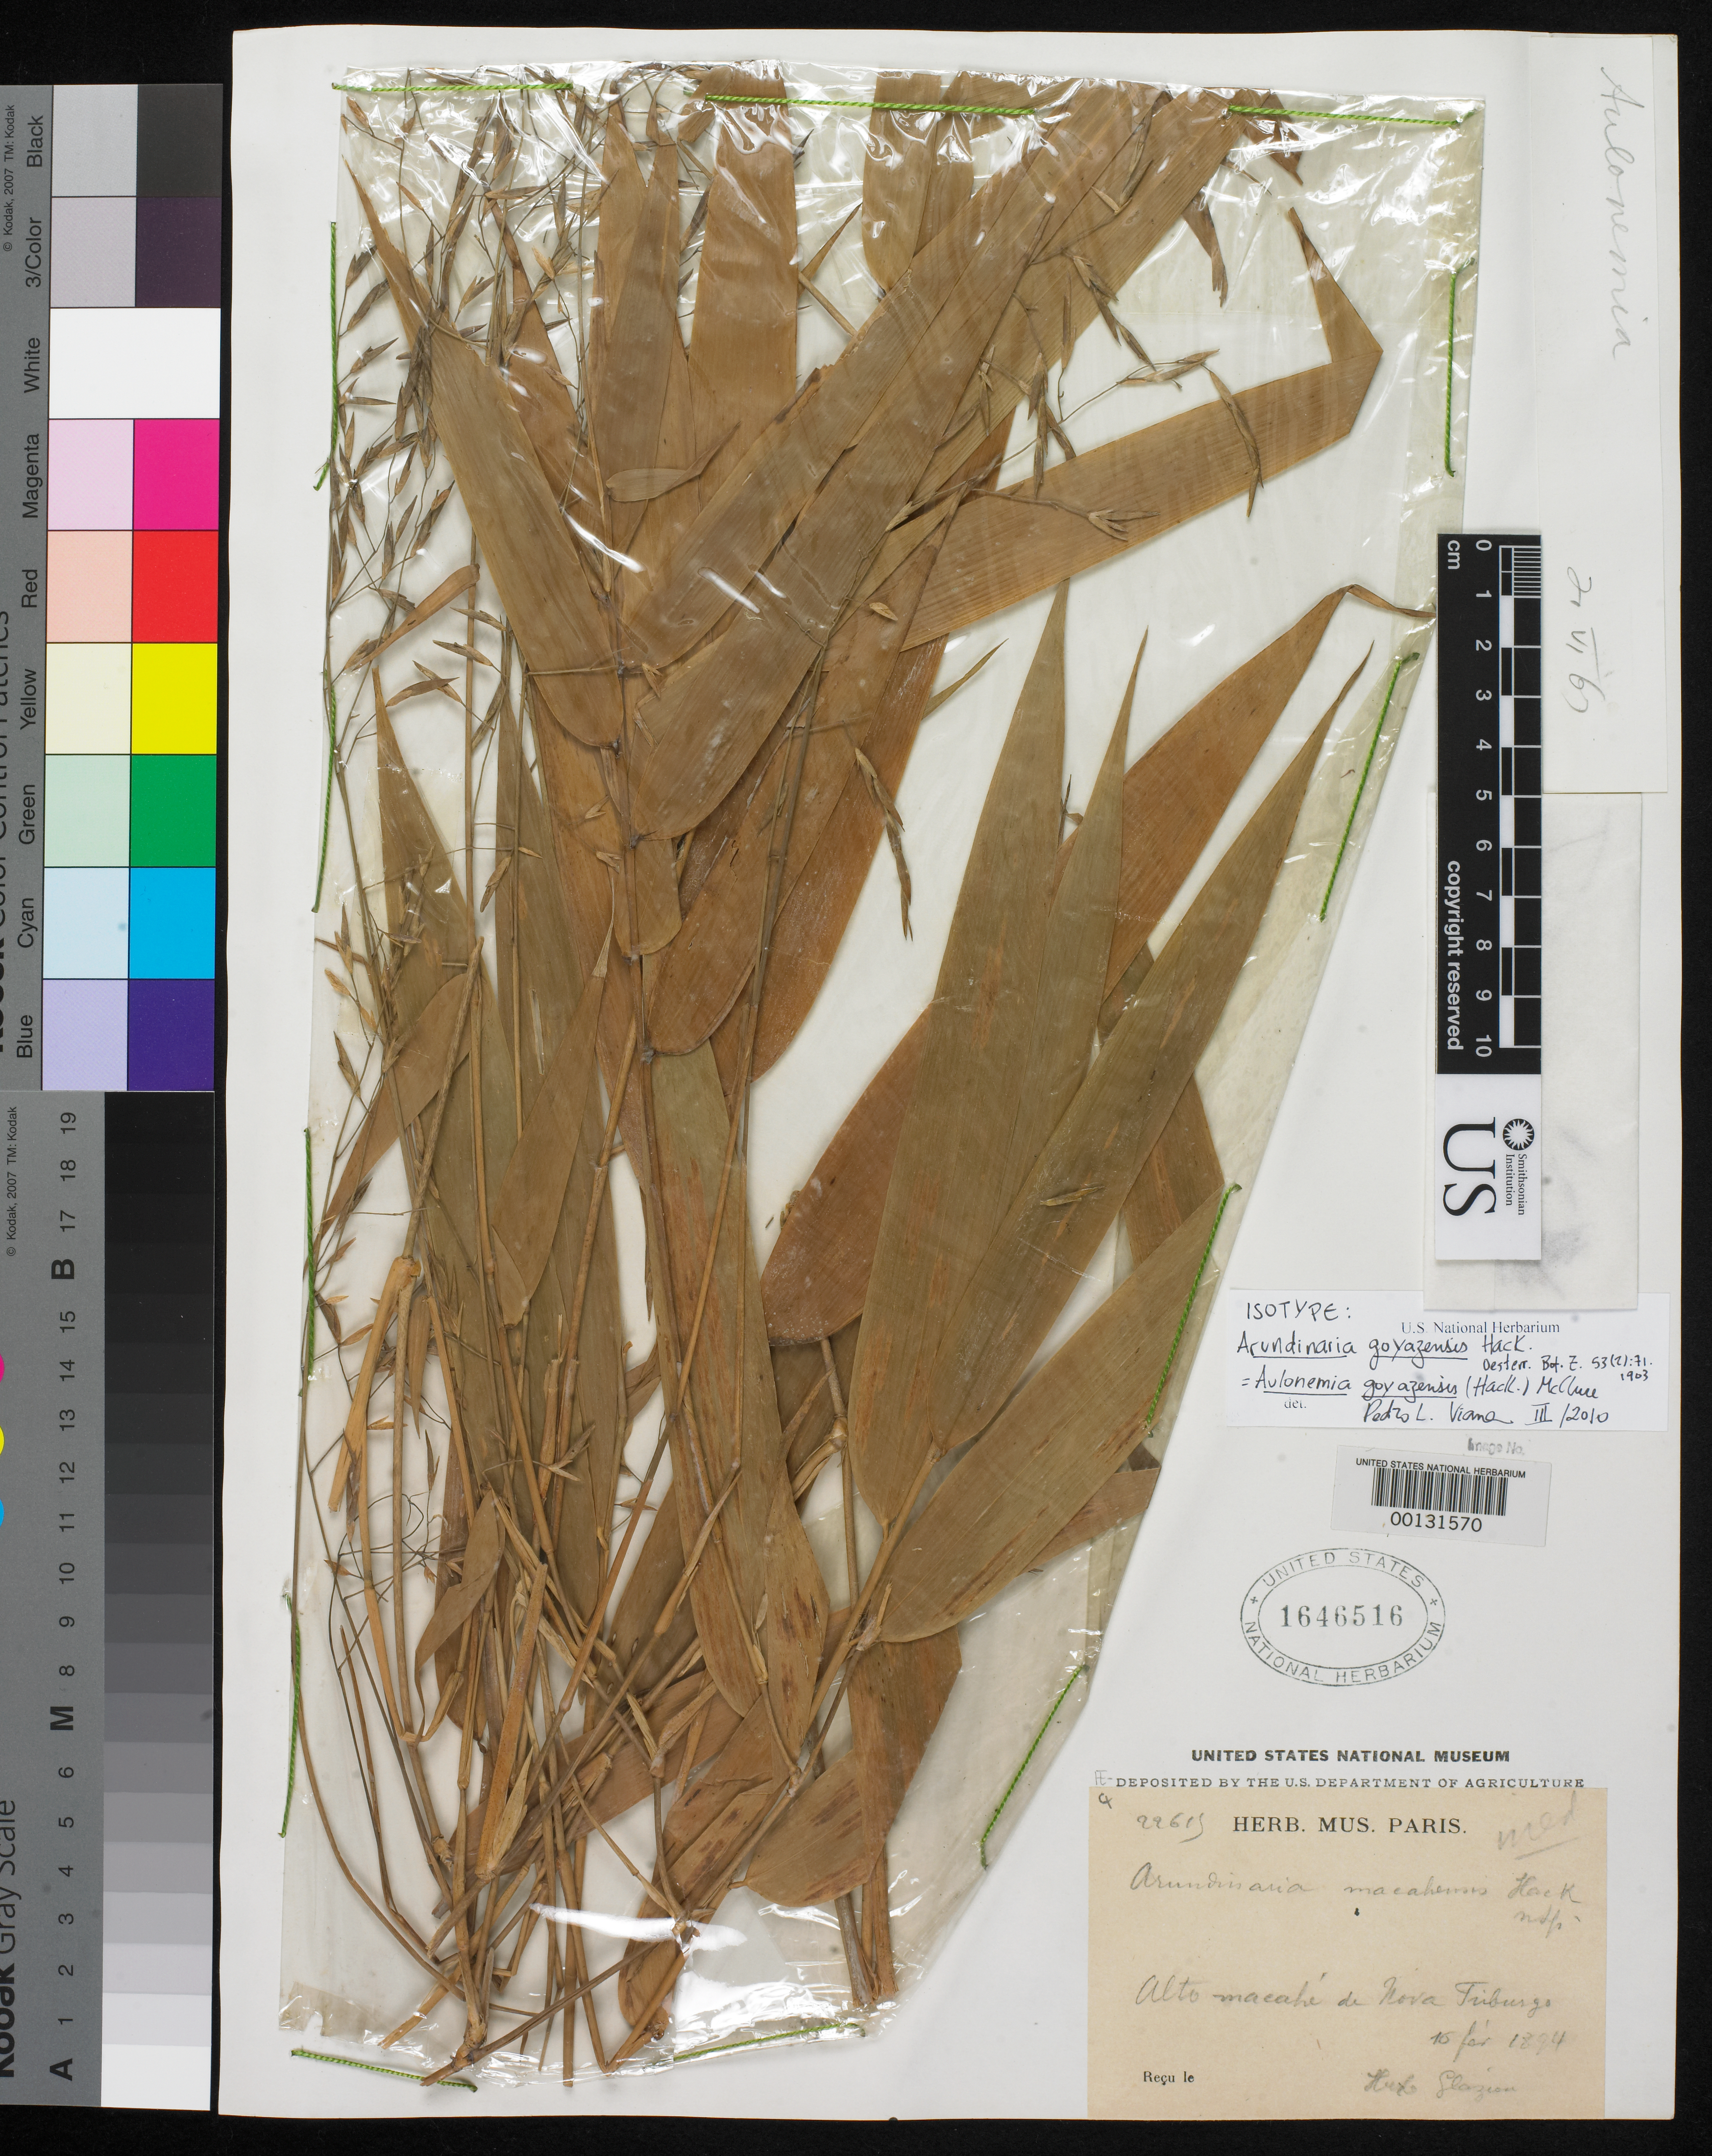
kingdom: Plantae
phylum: Tracheophyta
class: Liliopsida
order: Poales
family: Poaceae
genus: Arundinaria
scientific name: Arundinaria goyazensis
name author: Hack.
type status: Isotype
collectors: A. F. M. Glaziou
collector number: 22615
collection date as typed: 16 Feb 1894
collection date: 1894-02-16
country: Brazil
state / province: Goiás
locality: Alto Macahe de Nova Friburgo.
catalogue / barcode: US 1646516